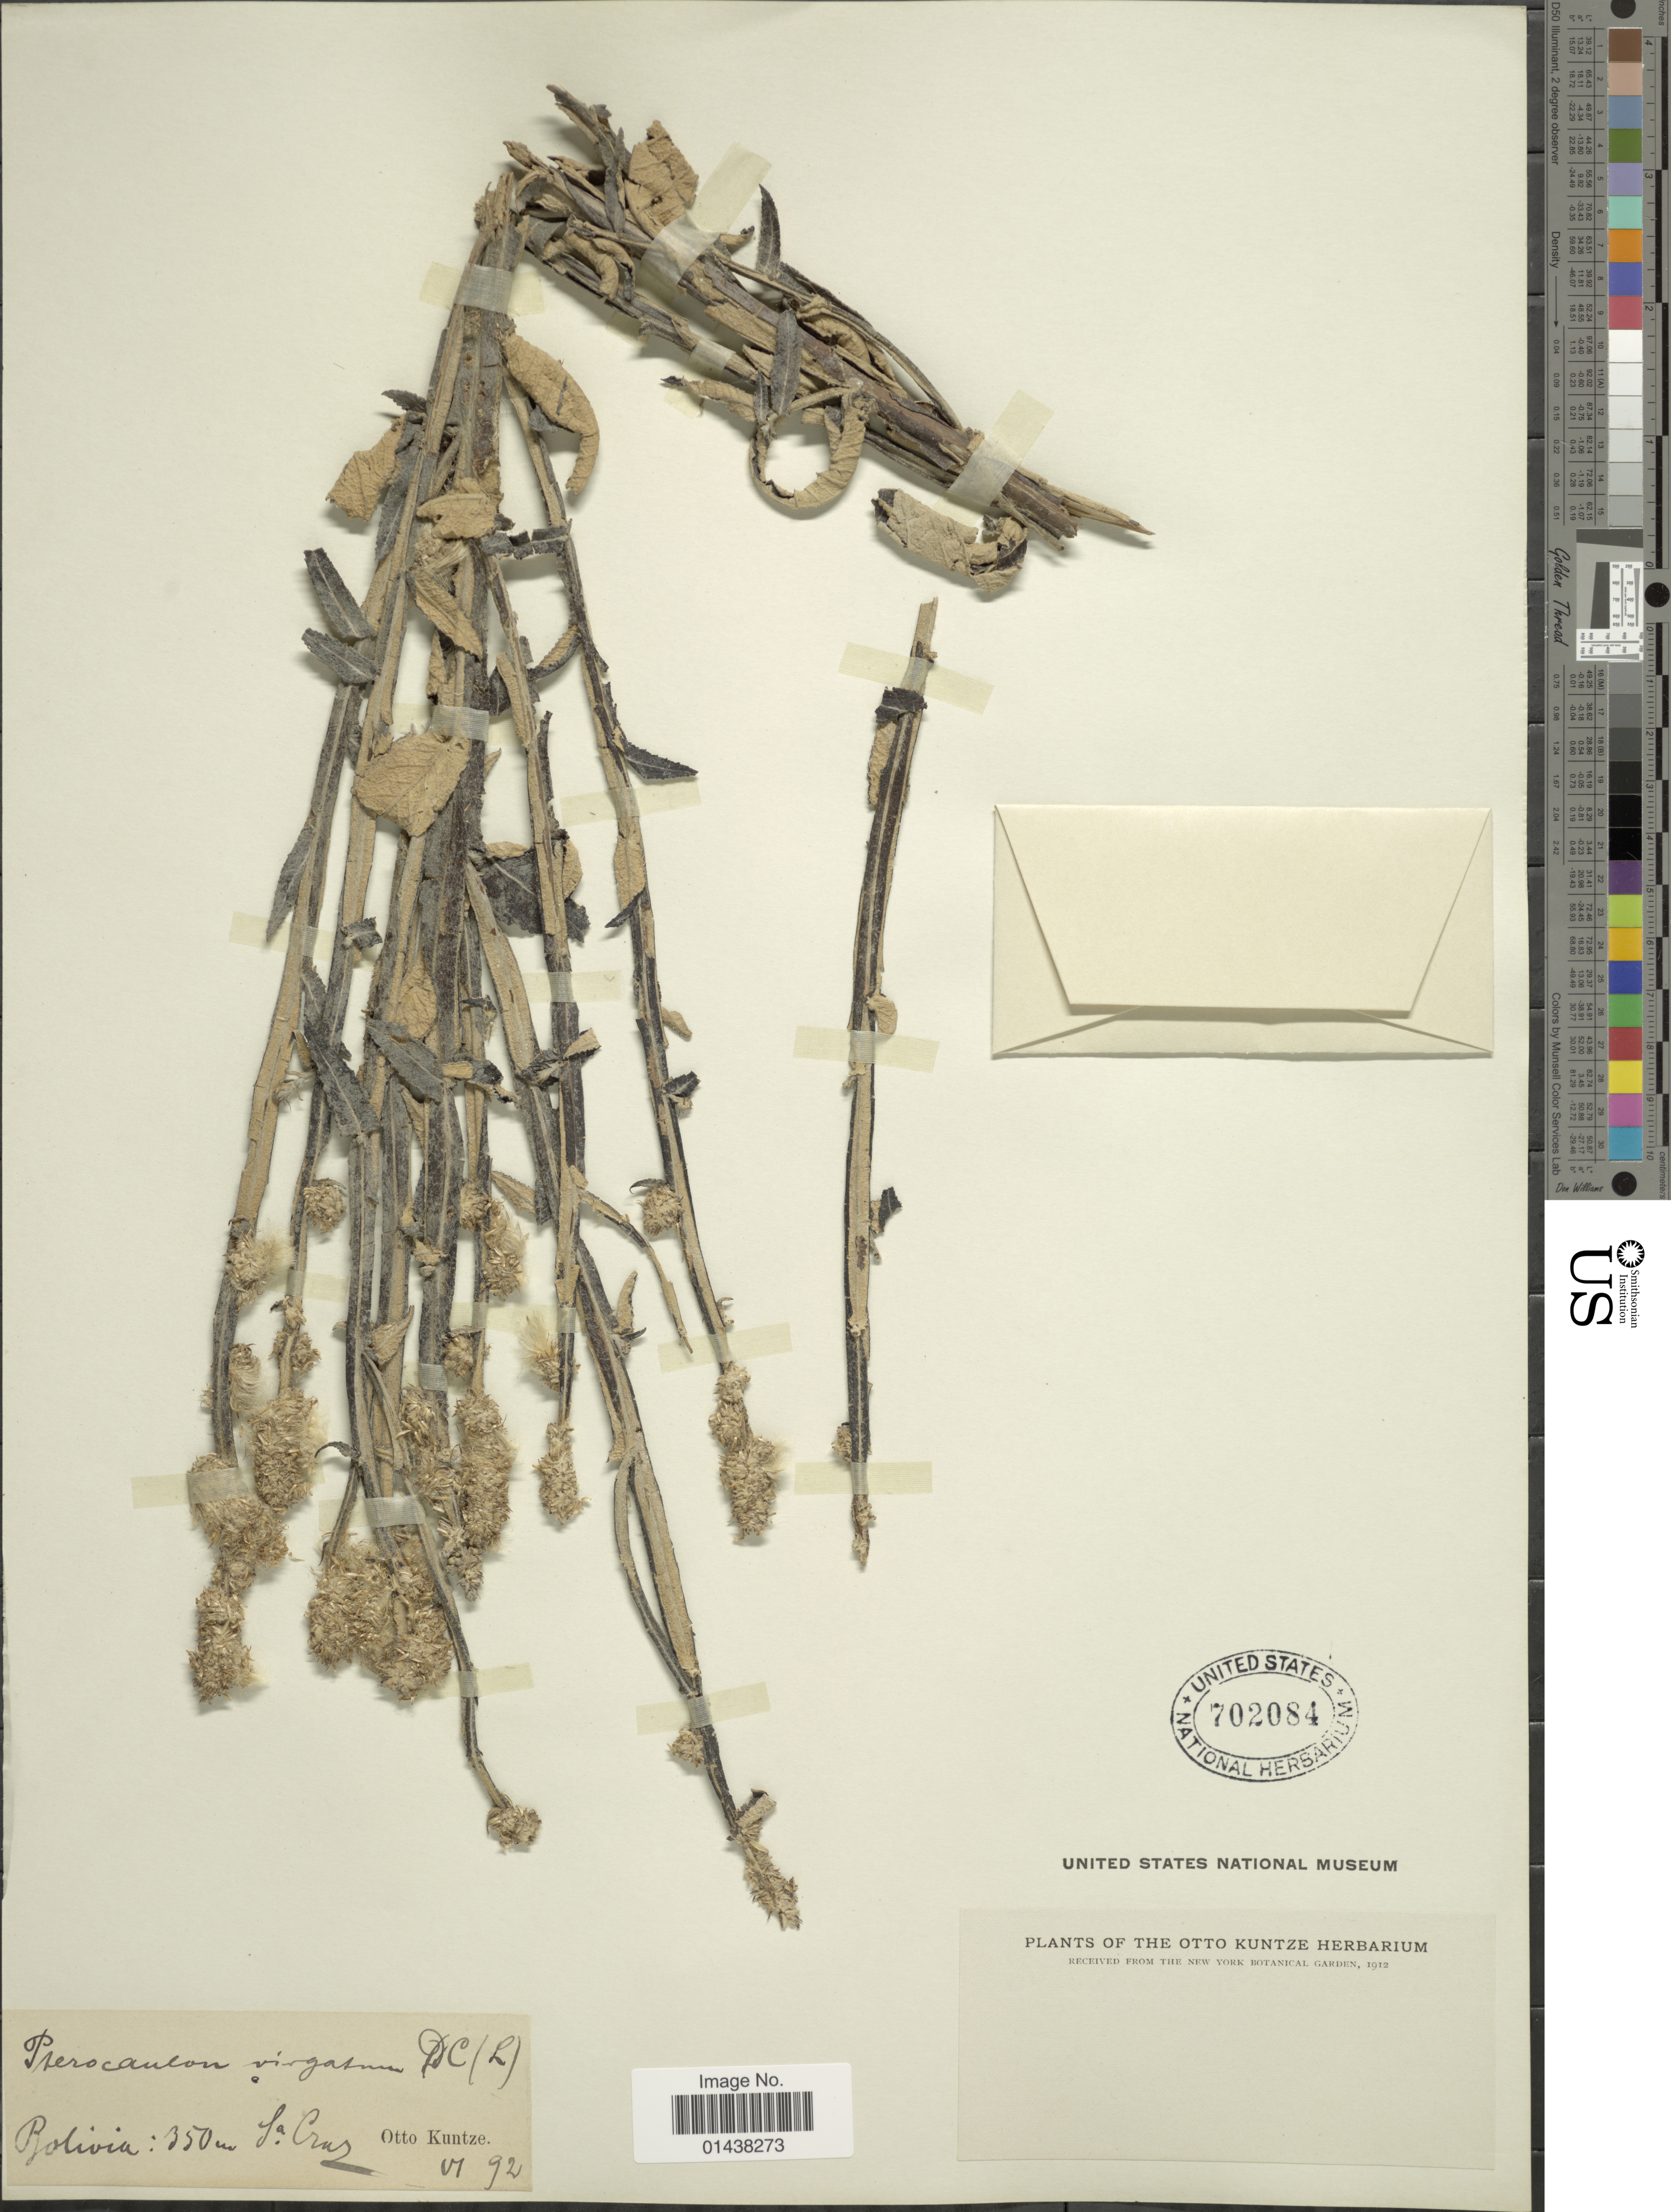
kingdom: Plantae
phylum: Tracheophyta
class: Magnoliopsida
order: Asterales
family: Asteraceae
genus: Pterocaulon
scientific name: Pterocaulon virgatum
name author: (L.) DC.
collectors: C.E.O. Kuntze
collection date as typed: Transcribed d/m/y: /6/92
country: Bolivia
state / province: Santa Cruz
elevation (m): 350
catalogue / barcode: US 702084